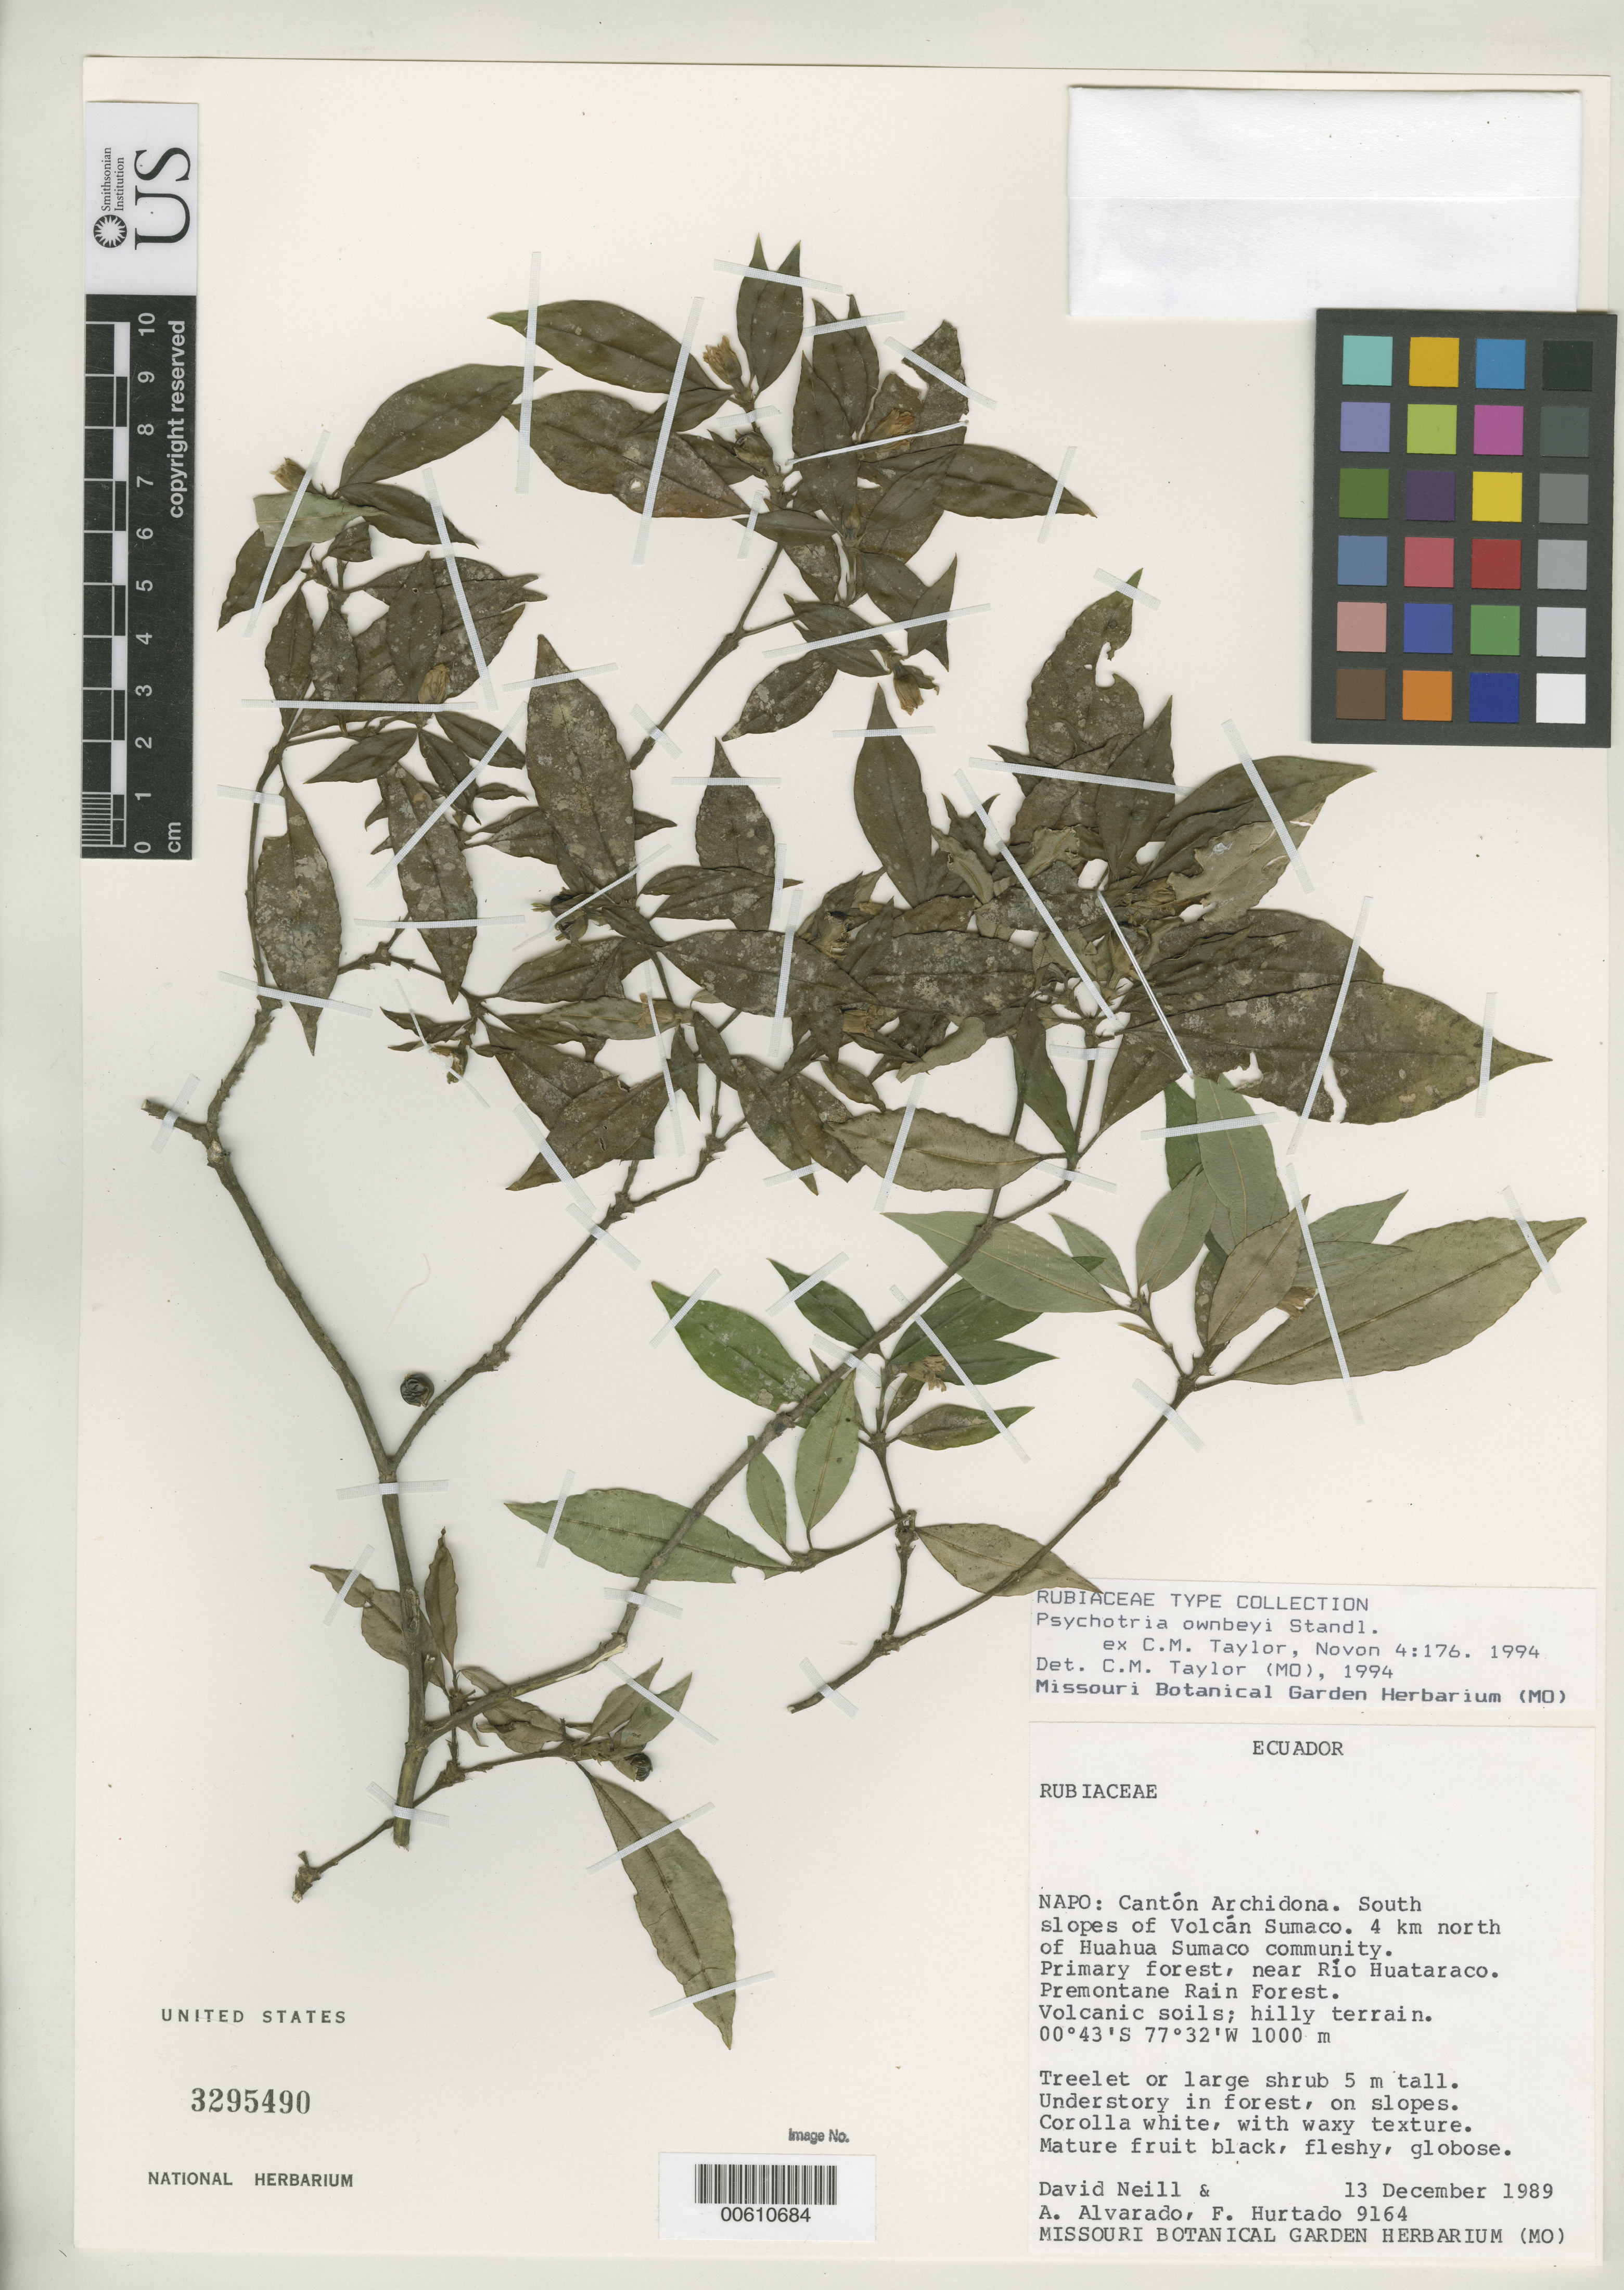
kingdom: Plantae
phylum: Tracheophyta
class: Magnoliopsida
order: Gentianales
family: Rubiaceae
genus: Psychotria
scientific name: Psychotria ownbeyi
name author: Standl. ex C.M. Taylor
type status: Isotype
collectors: D. A. Neill, A. Alvarado & F. Hurtado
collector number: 9164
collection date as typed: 13 Dec 1999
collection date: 1999-12-13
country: Ecuador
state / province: Napo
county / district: Archidona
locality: S slopes of Volcán SuMaco. 4 km N of Huahua SuMaco community. Near Río Huataraco.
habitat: Premontane Rain Forest. Volcanic soils, hilly terrain.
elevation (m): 1000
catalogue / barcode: US 3295490